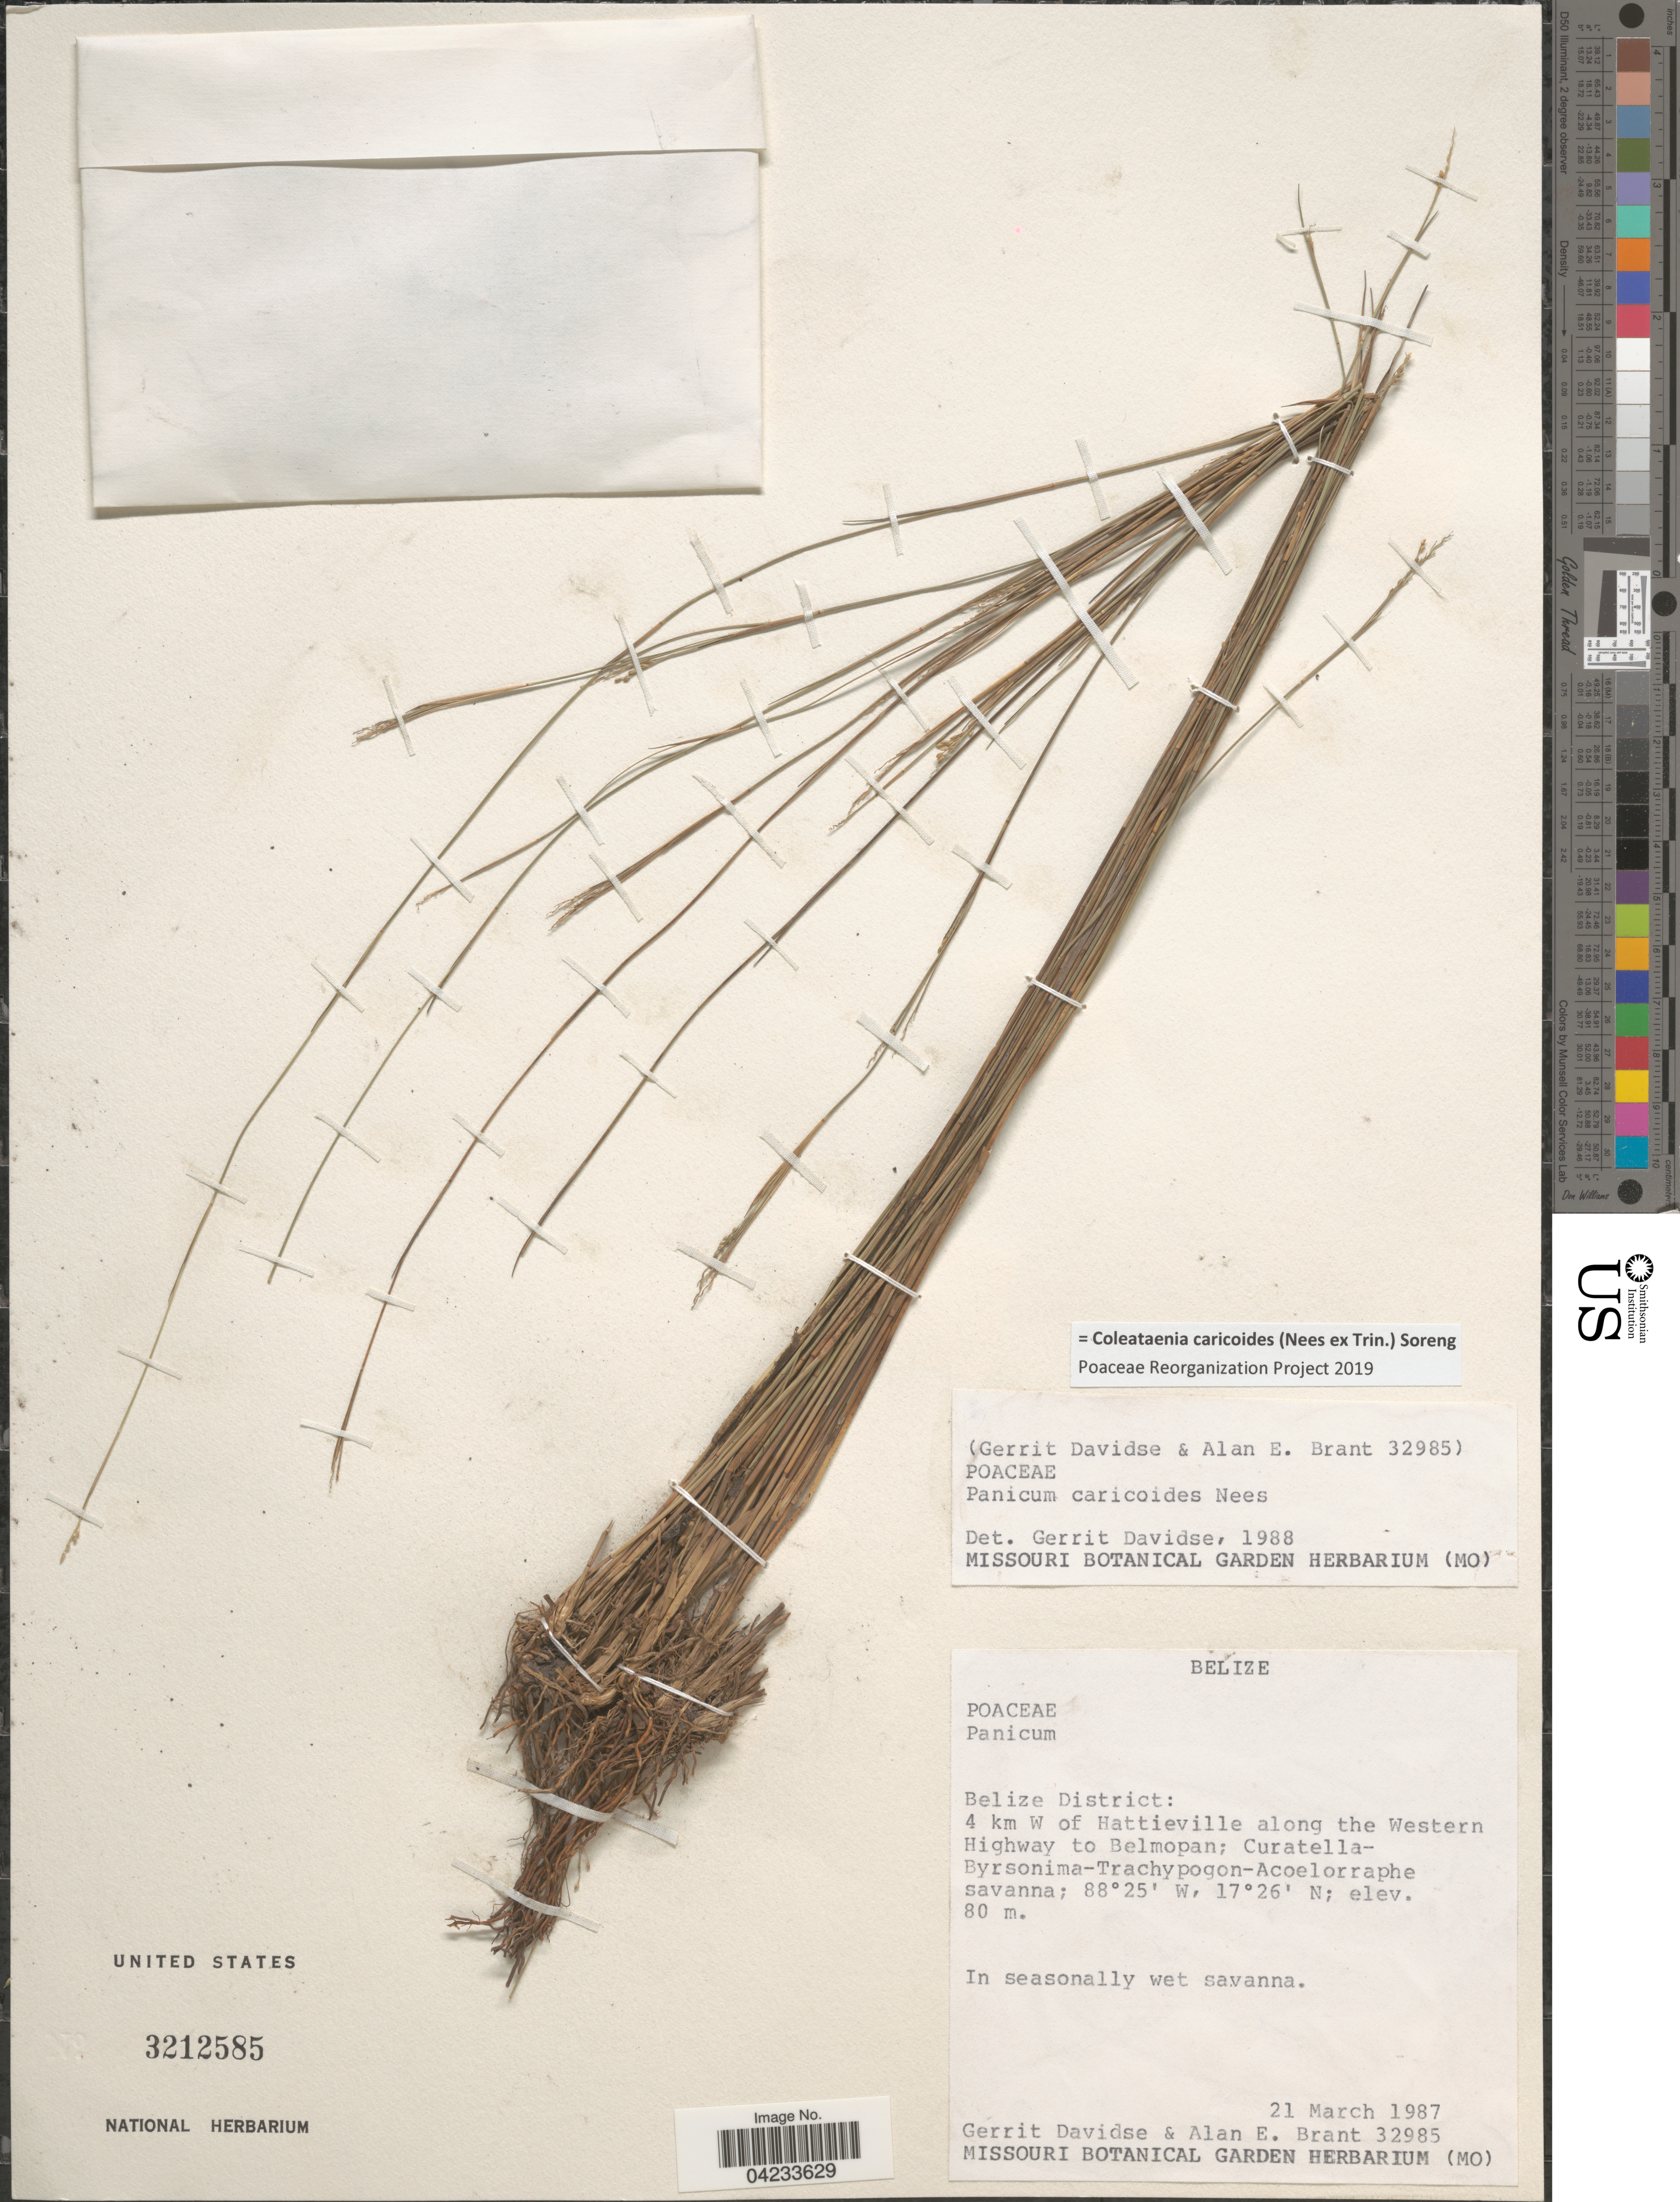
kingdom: Plantae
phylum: Tracheophyta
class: Liliopsida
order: Poales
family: Poaceae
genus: Coleataenia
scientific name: Coleataenia caricoides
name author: (Nees ex Trin.) Soreng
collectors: G. Davidse & A. Brant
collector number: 32985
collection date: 1987-03-21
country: Belize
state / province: Belize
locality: Belize District: 4 km W of Hattieville along the Western Highway to Belmopan.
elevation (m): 80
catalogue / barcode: US 3212585